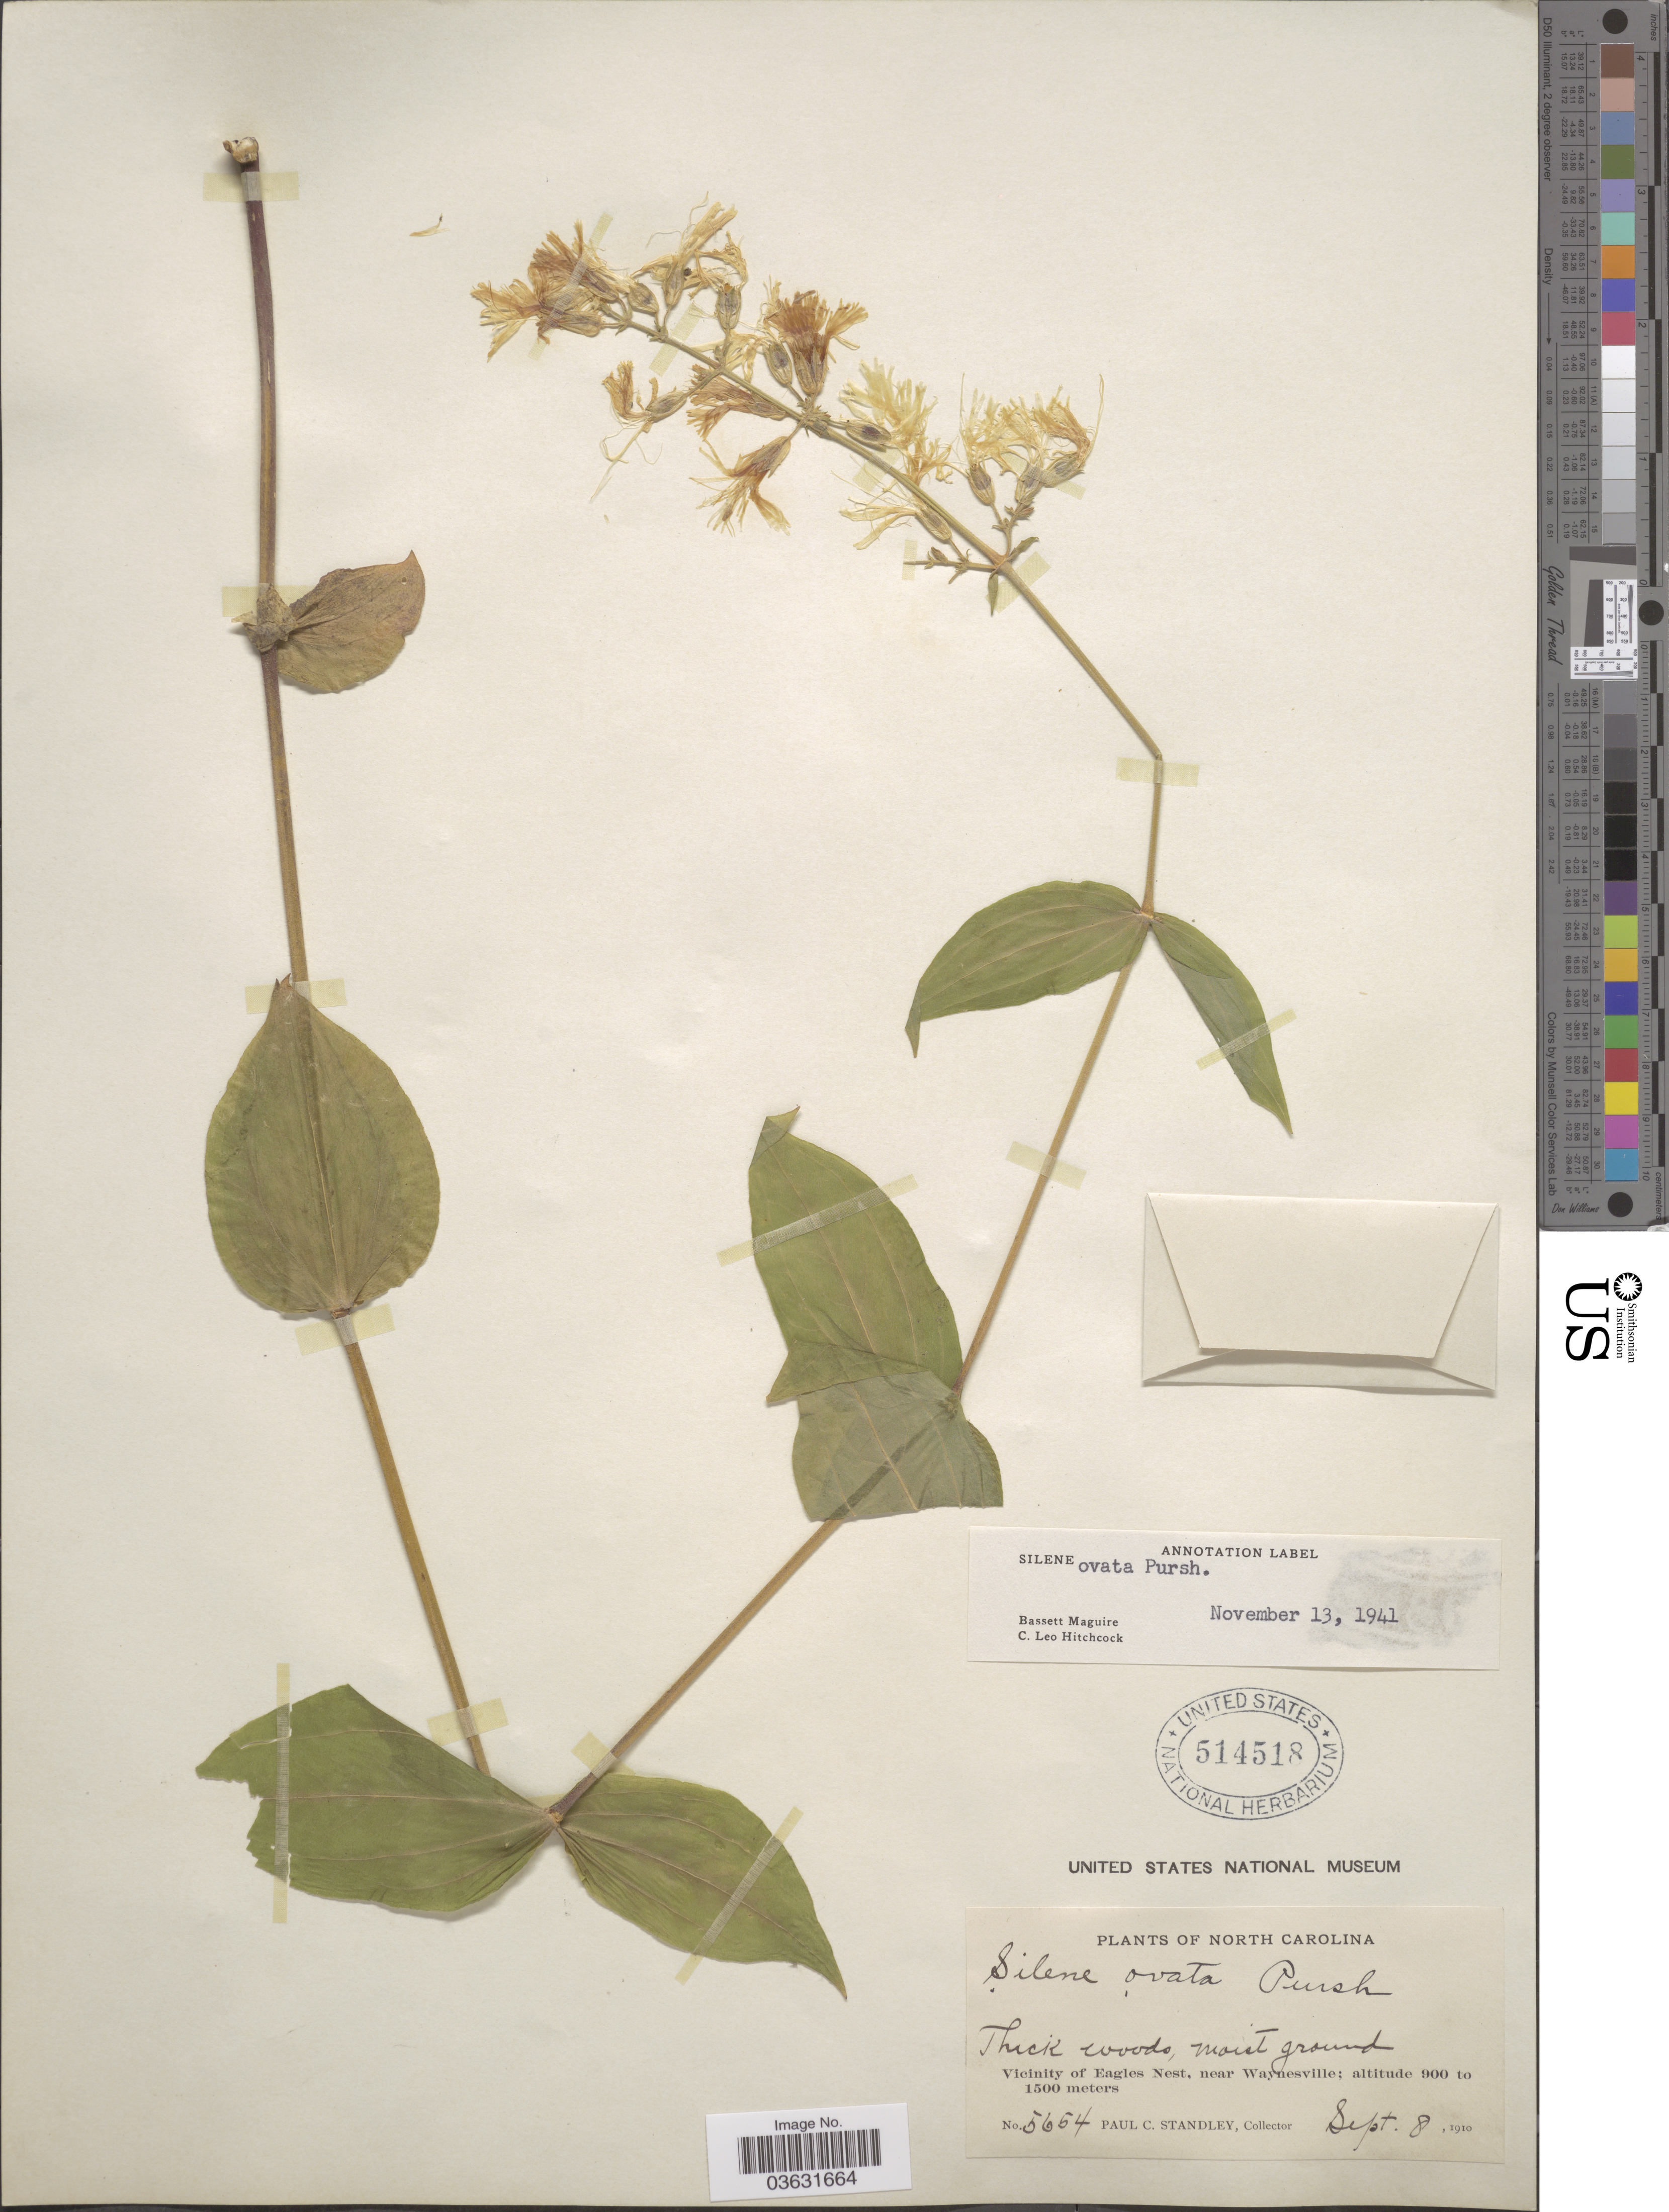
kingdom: Plantae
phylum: Tracheophyta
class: Magnoliopsida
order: Caryophyllales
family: Caryophyllaceae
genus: Silene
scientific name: Silene ovata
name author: Pursh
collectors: P. C. Standley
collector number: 5654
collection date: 1910-09-08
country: United States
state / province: North Carolina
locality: Vicinity of Eagles Nest, near Waynesville.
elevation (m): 900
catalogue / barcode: US 514518